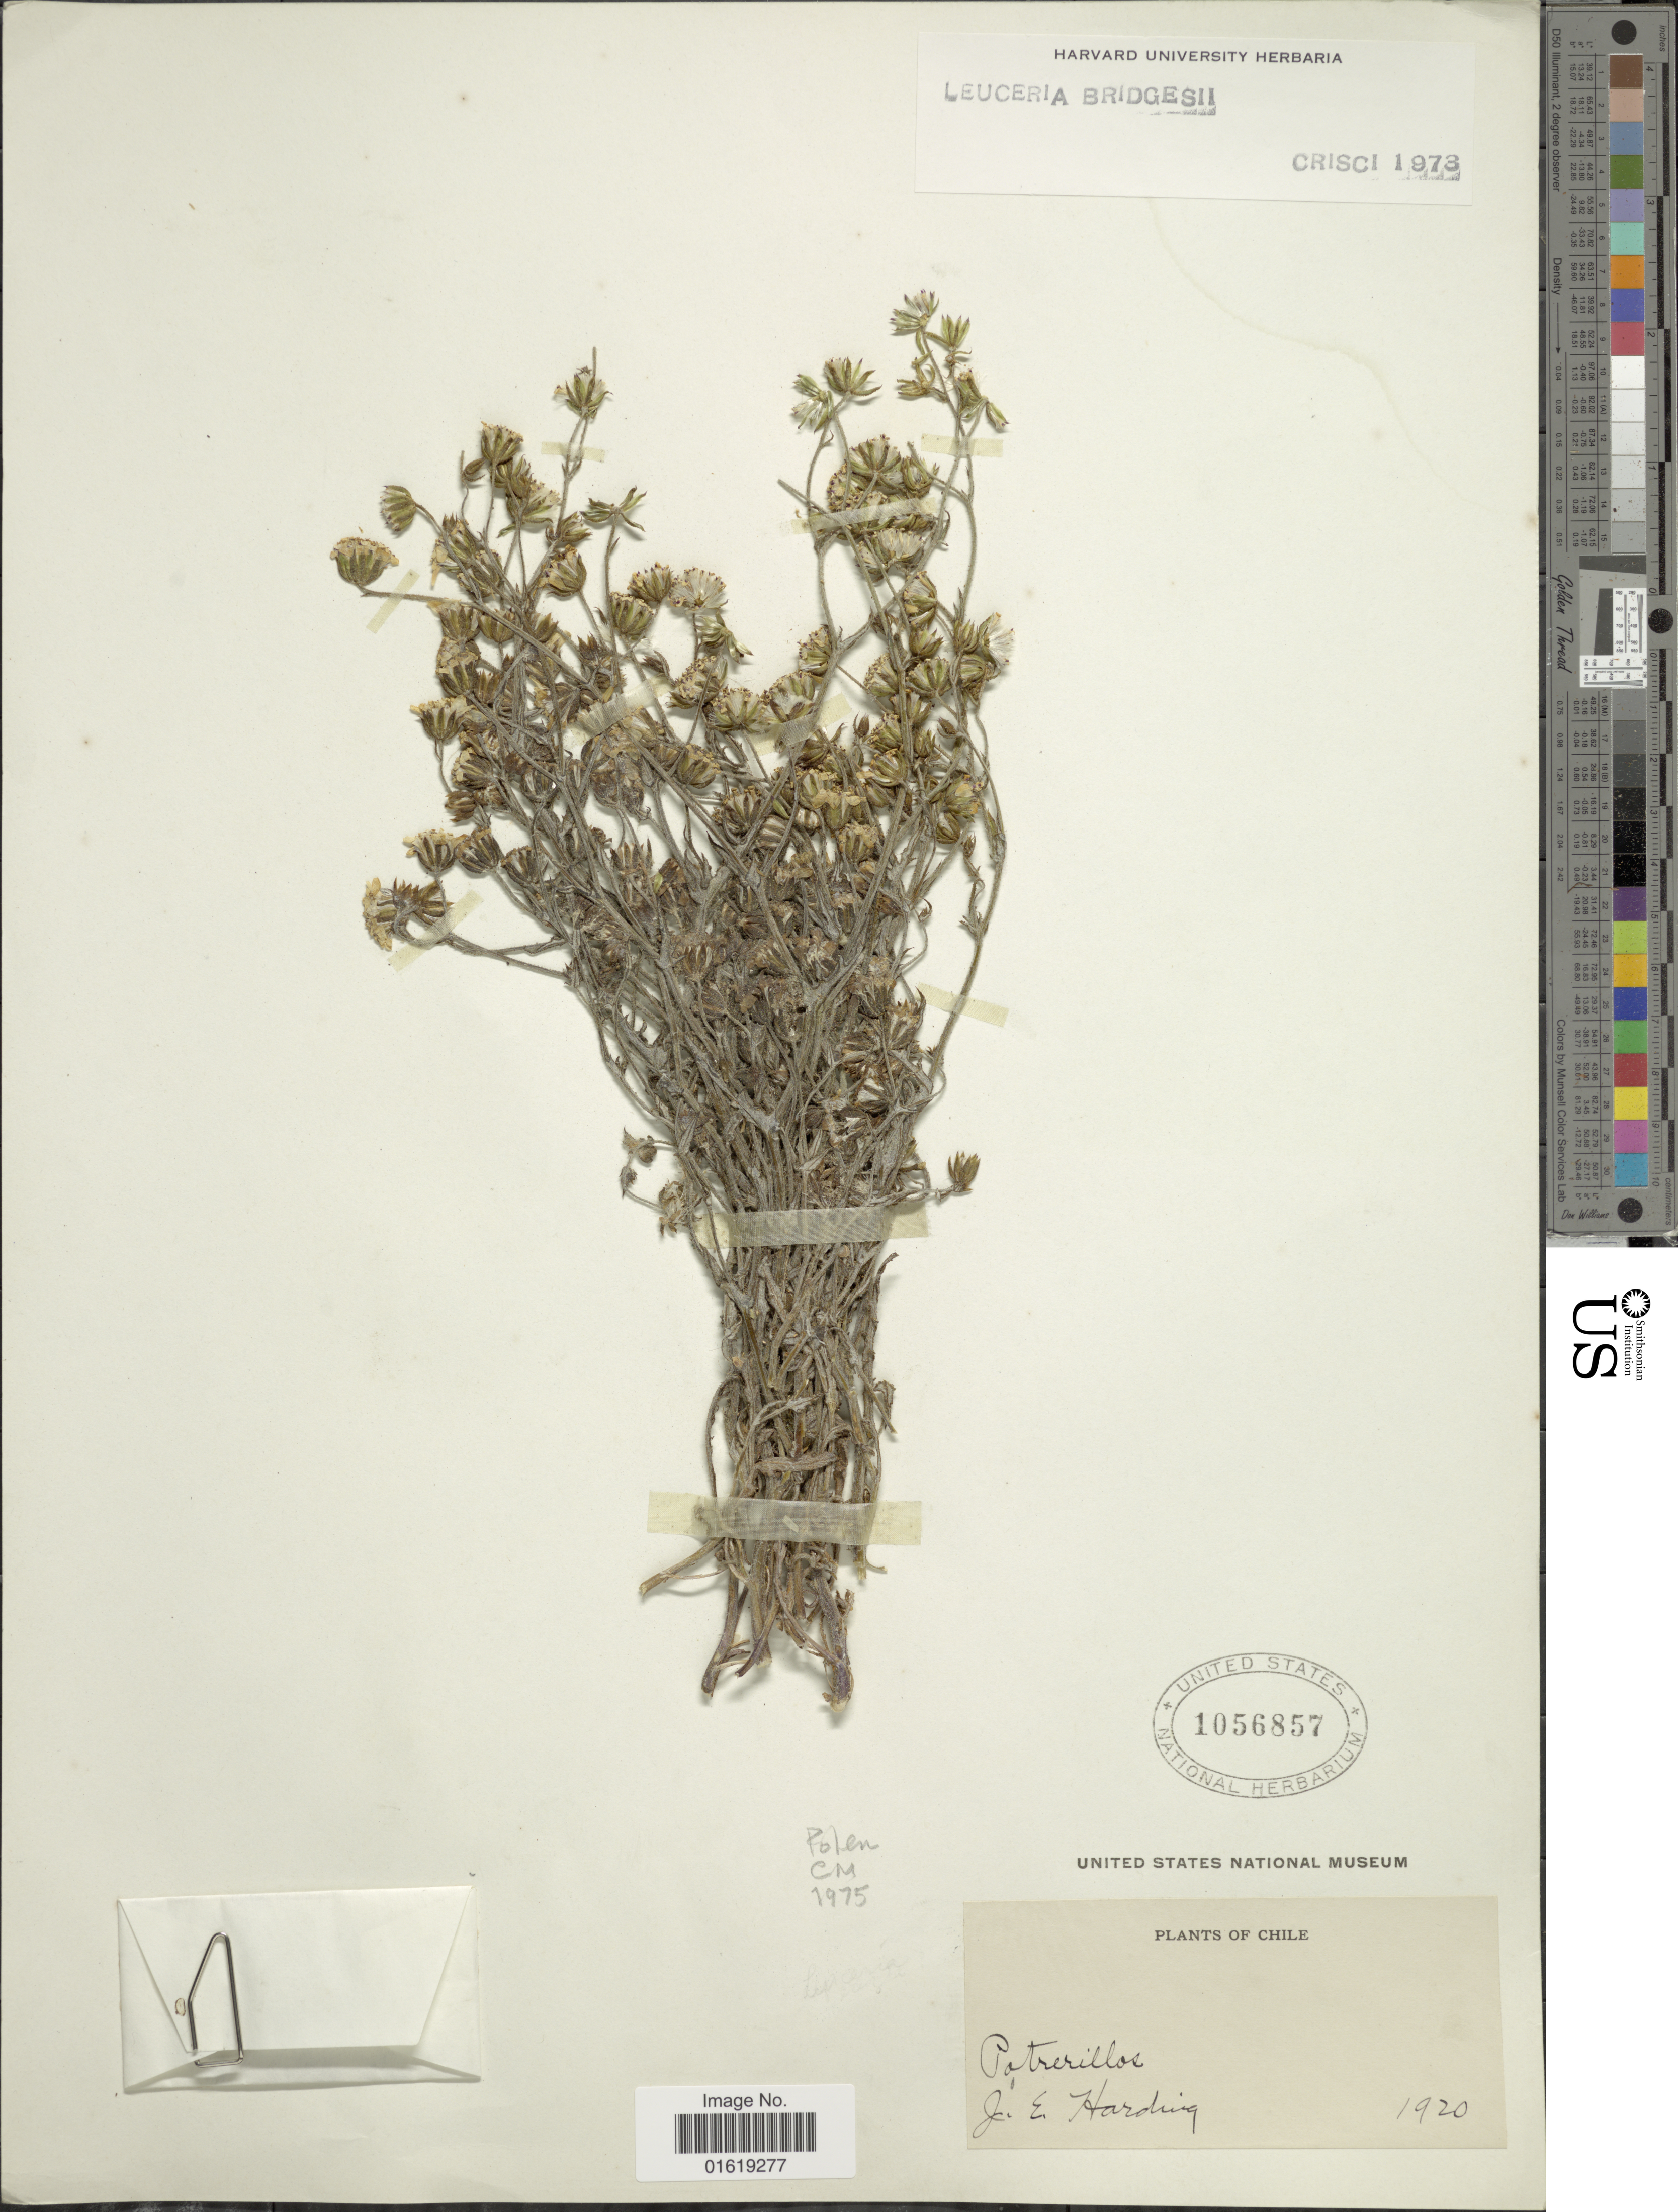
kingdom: Plantae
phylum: Tracheophyta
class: Magnoliopsida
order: Asterales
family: Asteraceae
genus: Leucheria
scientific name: Leucheria bridgesii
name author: Hook. & Arn.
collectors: J. Harding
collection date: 1920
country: Chile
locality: Potrerillos.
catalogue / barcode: US 1056857